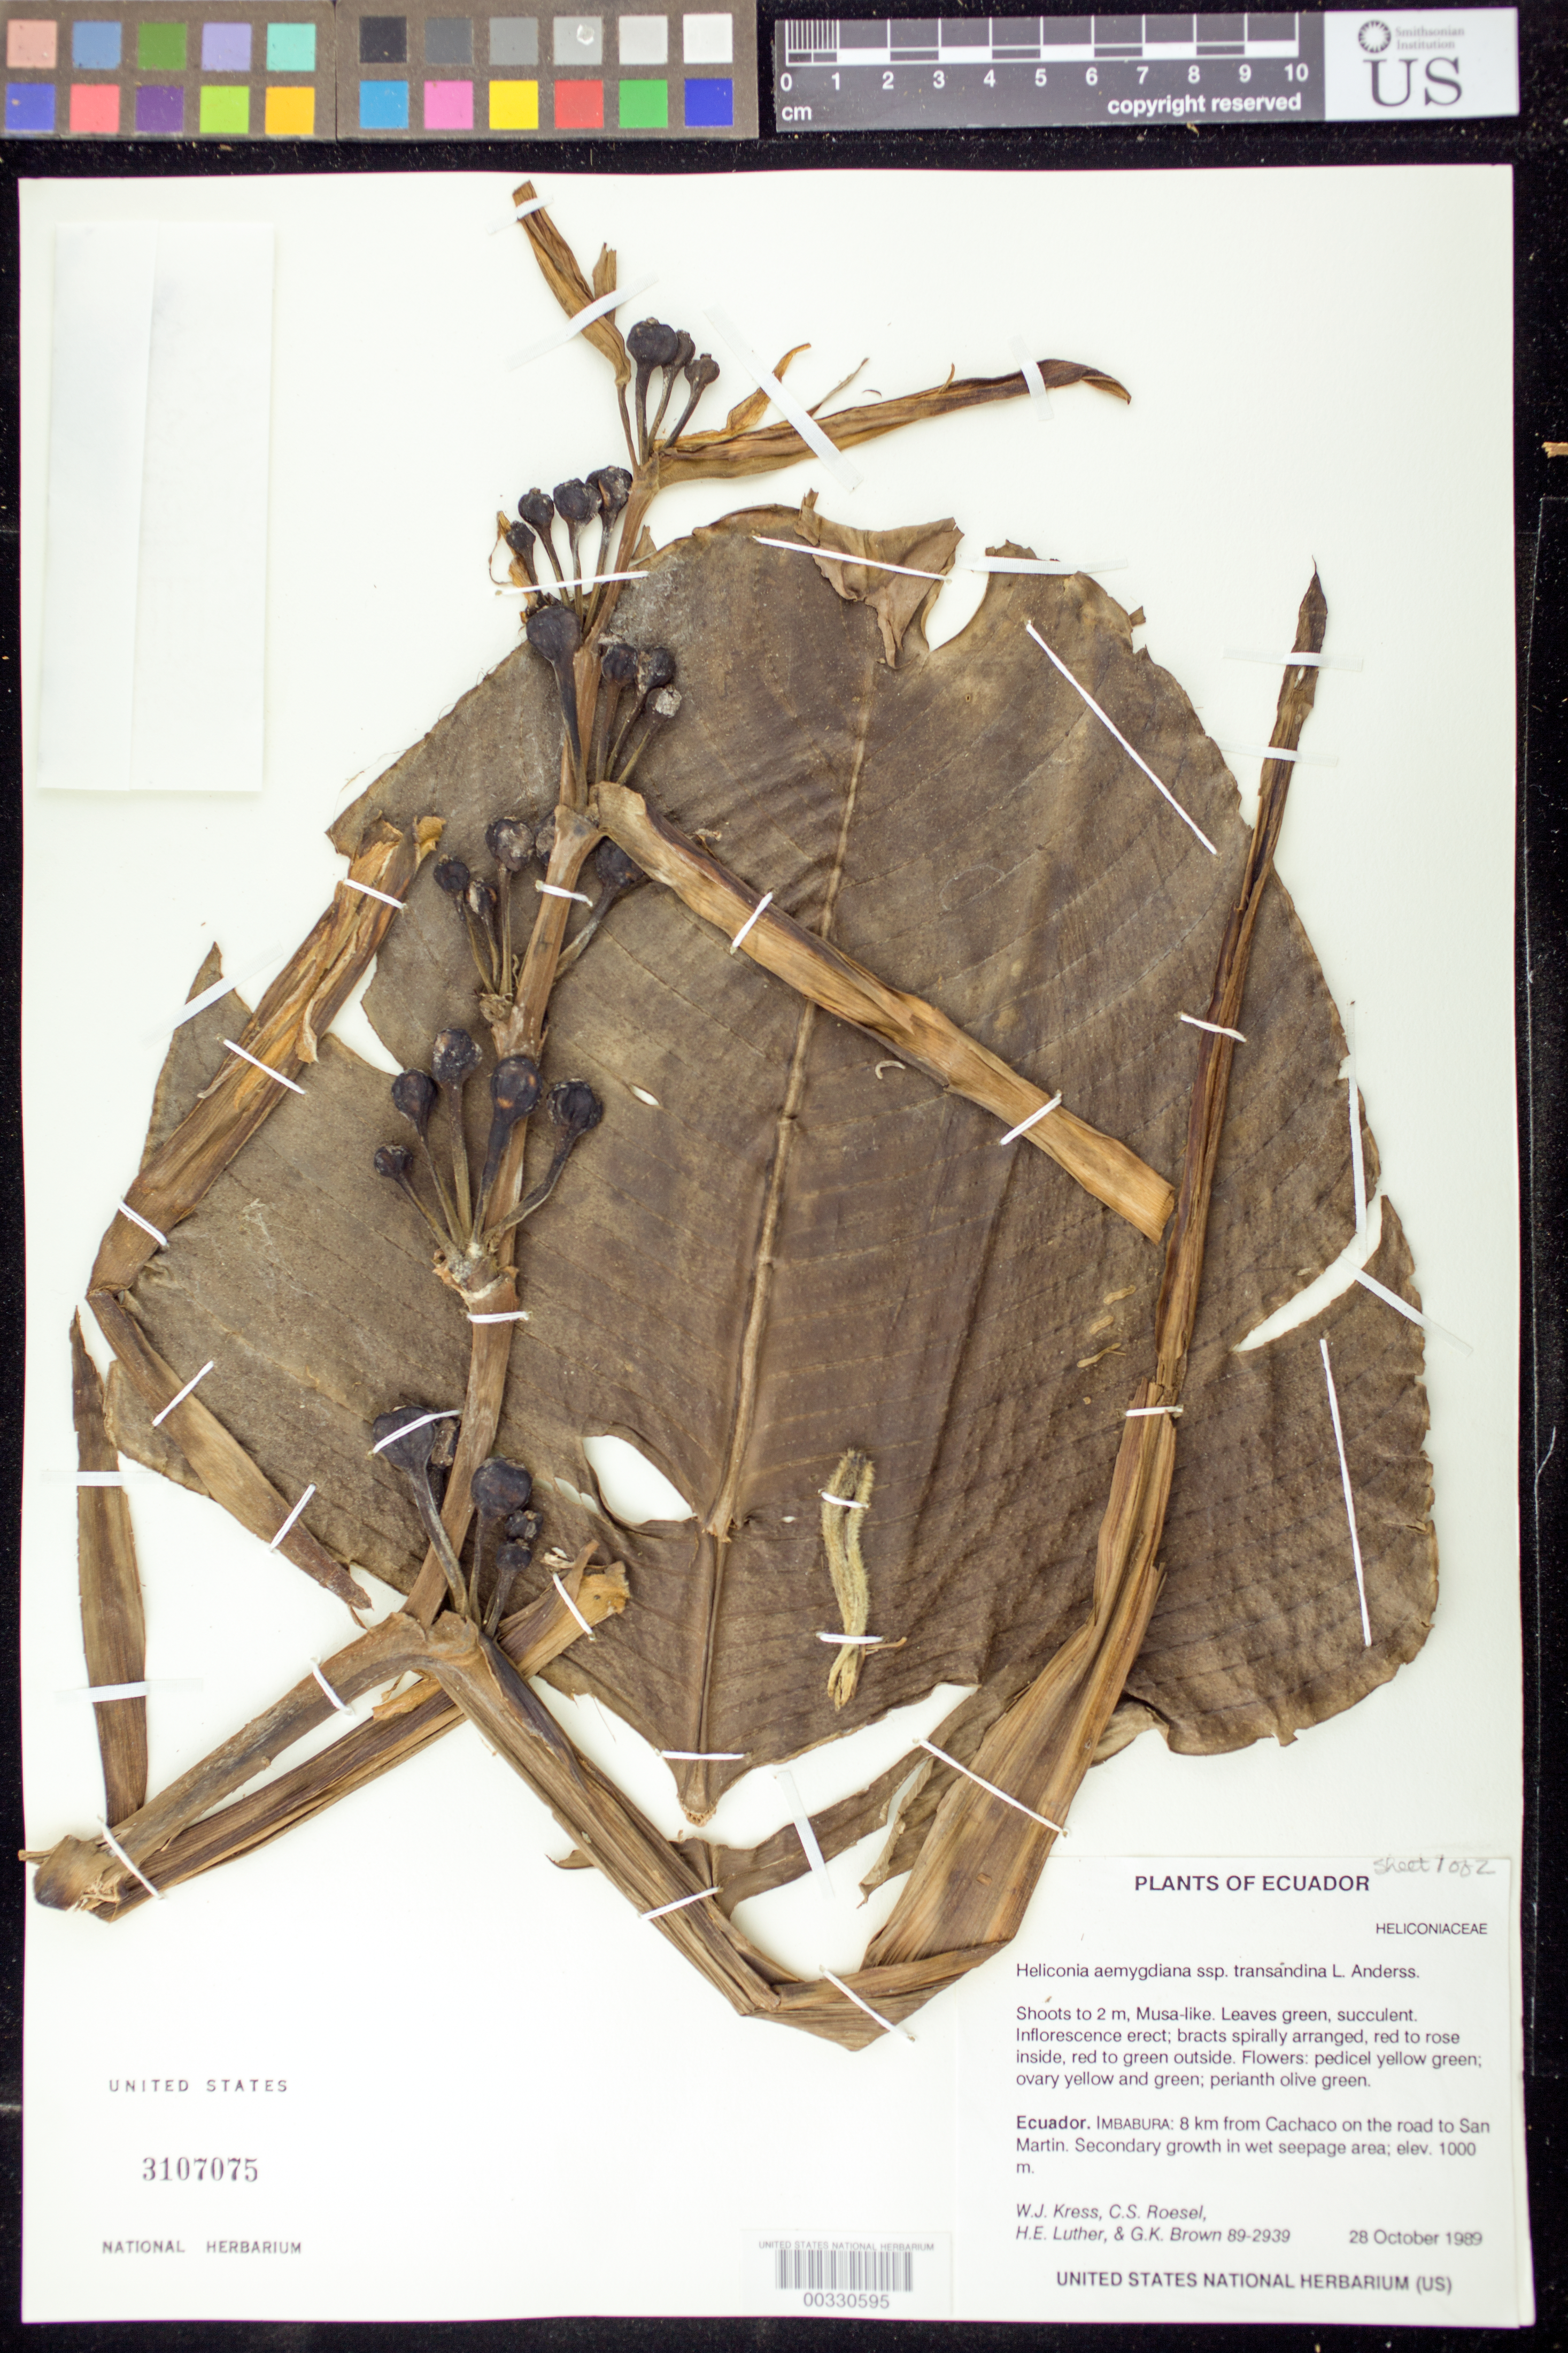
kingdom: Plantae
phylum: Tracheophyta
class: Liliopsida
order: Zingiberales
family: Heliconiaceae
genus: Heliconia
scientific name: Heliconia aemygdiana subsp. transandina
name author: L. Andersson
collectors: W. J. Kress, C. S. Roesel, Harry E. Luther & G. K. Brown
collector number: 89-2939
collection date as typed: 28 Oct 1989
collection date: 1989-10-28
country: Ecuador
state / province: Imbabura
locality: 8 km from Cachaco on road to San Martin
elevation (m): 1000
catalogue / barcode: US 3107075